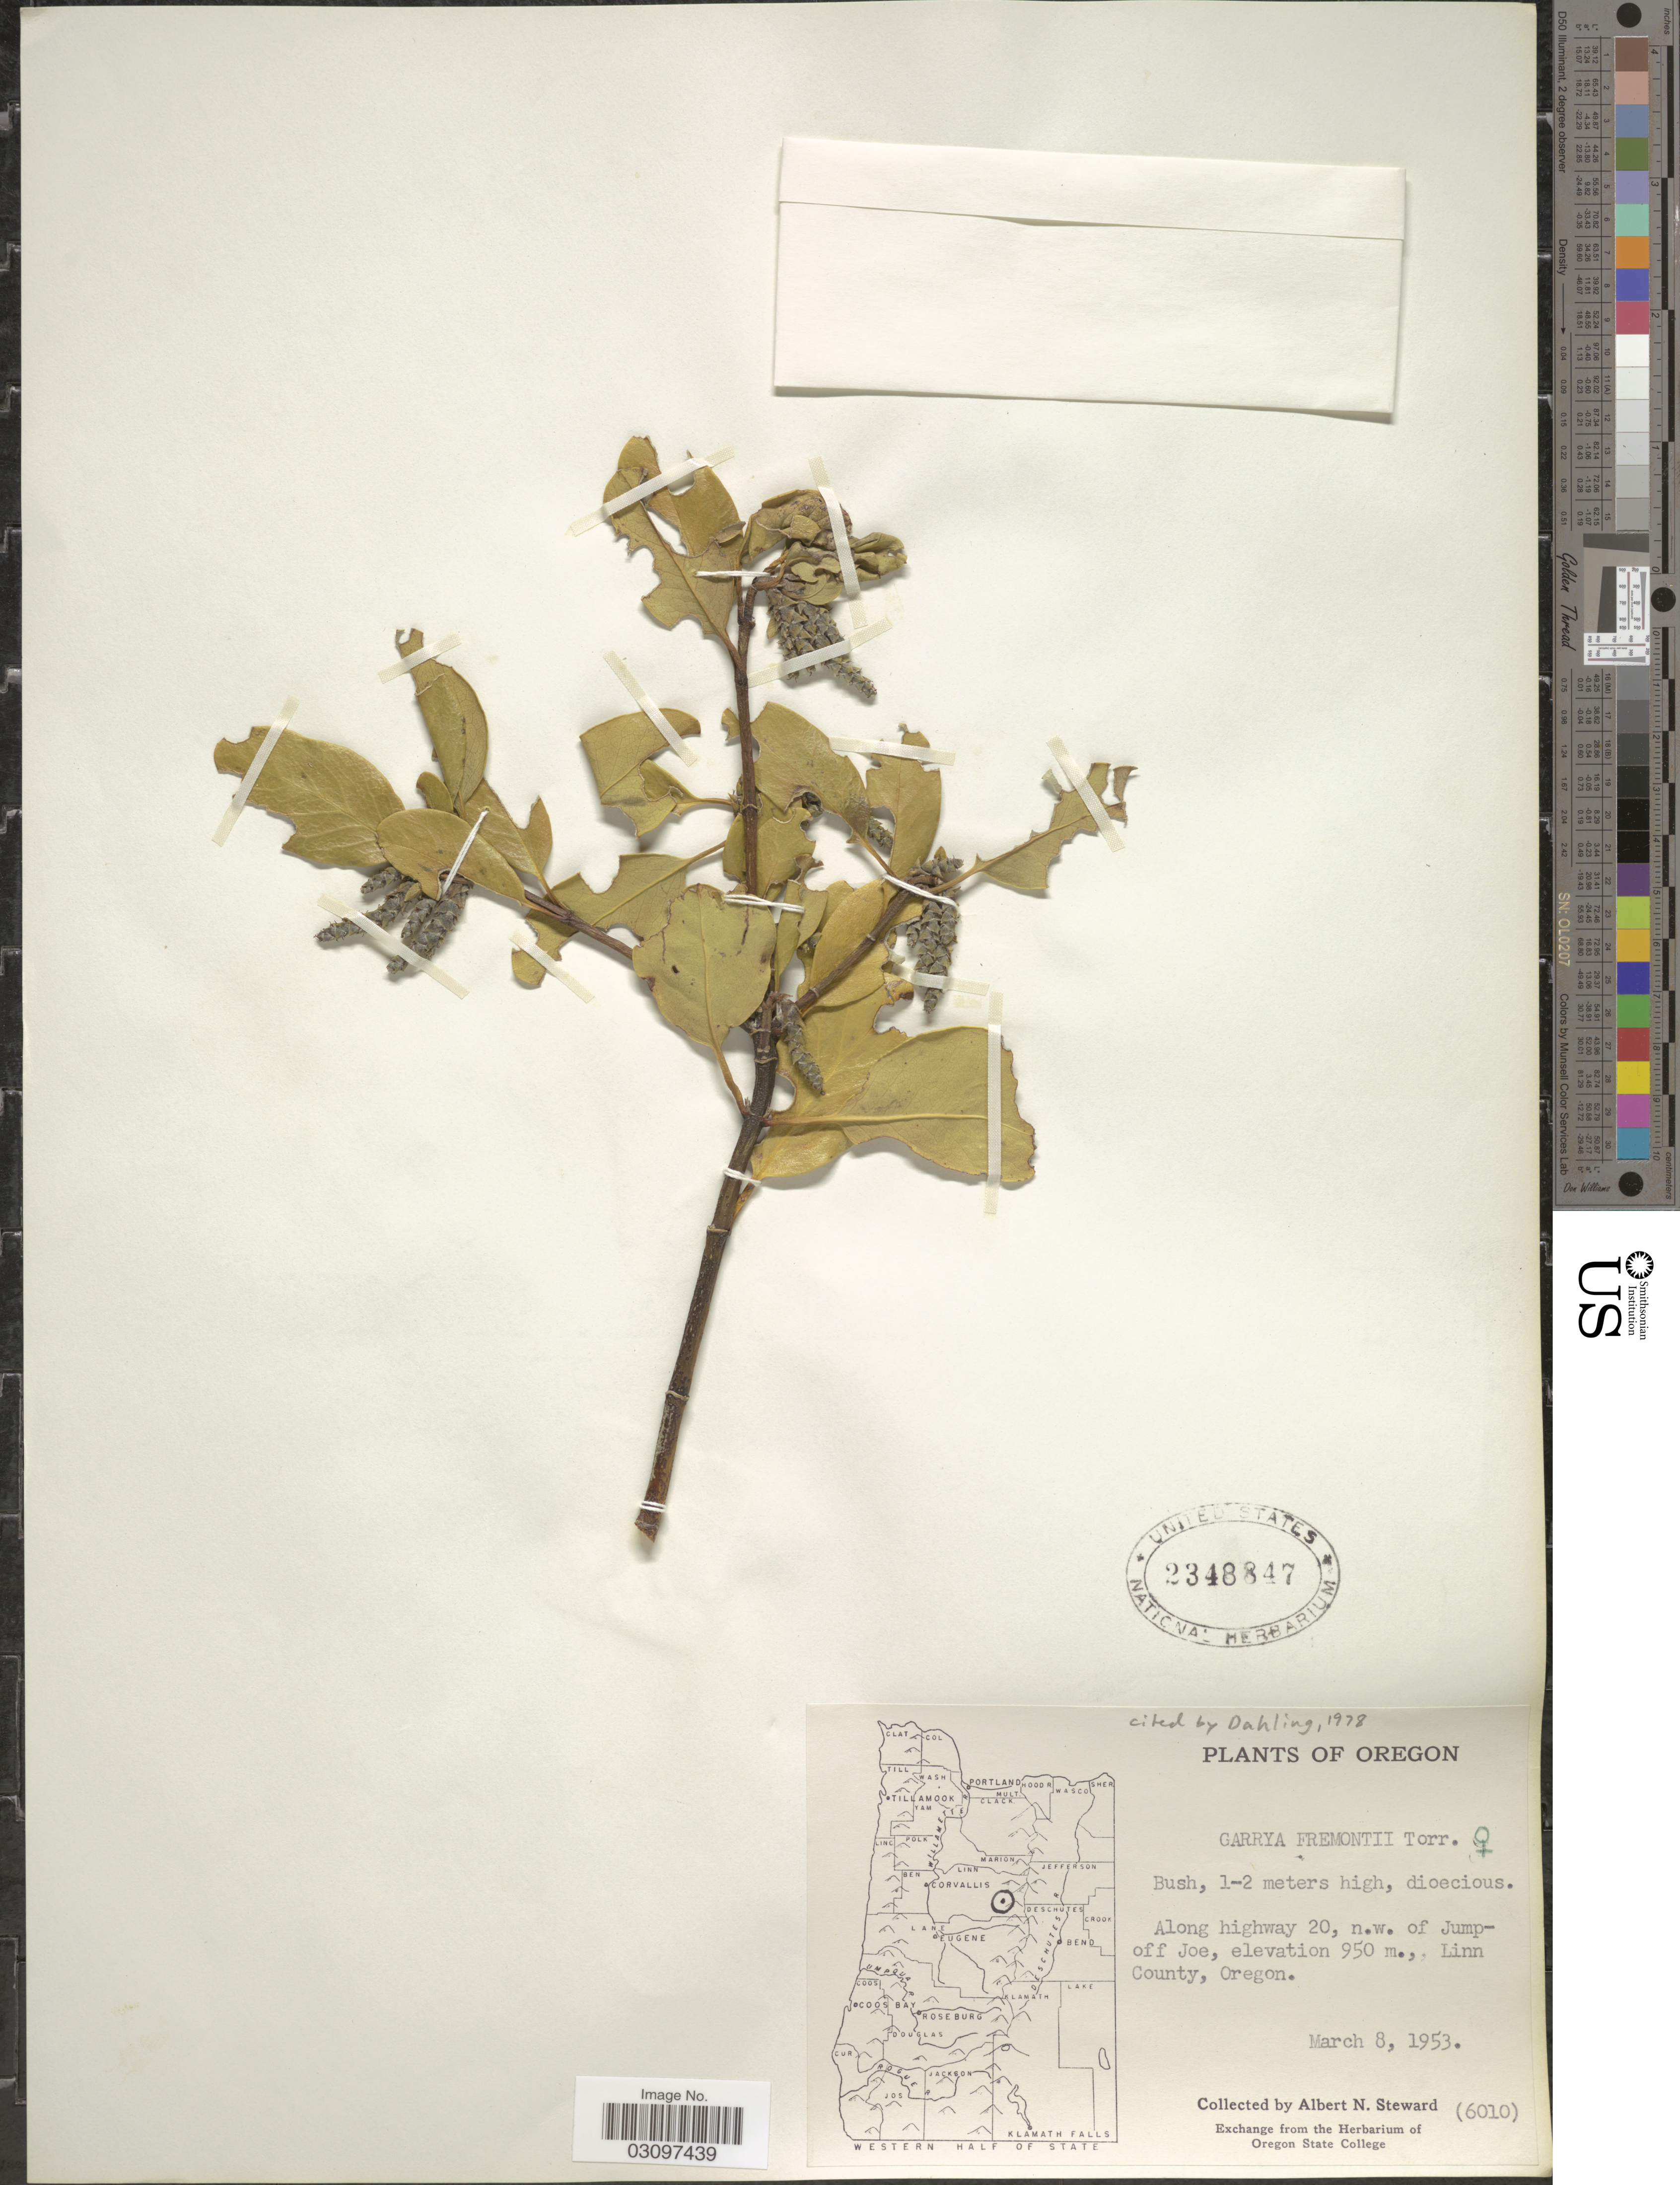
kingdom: Plantae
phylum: Tracheophyta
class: Magnoliopsida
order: Garryales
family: Garryaceae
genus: Garrya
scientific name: Garrya fremontii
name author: Torr.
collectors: A. N. Steward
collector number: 6010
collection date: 1953-03-08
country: United States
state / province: Oregon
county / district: Linn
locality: Along highway 20, n.w. of Jumpoff Joe. Linn County.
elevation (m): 950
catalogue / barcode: US 2348847